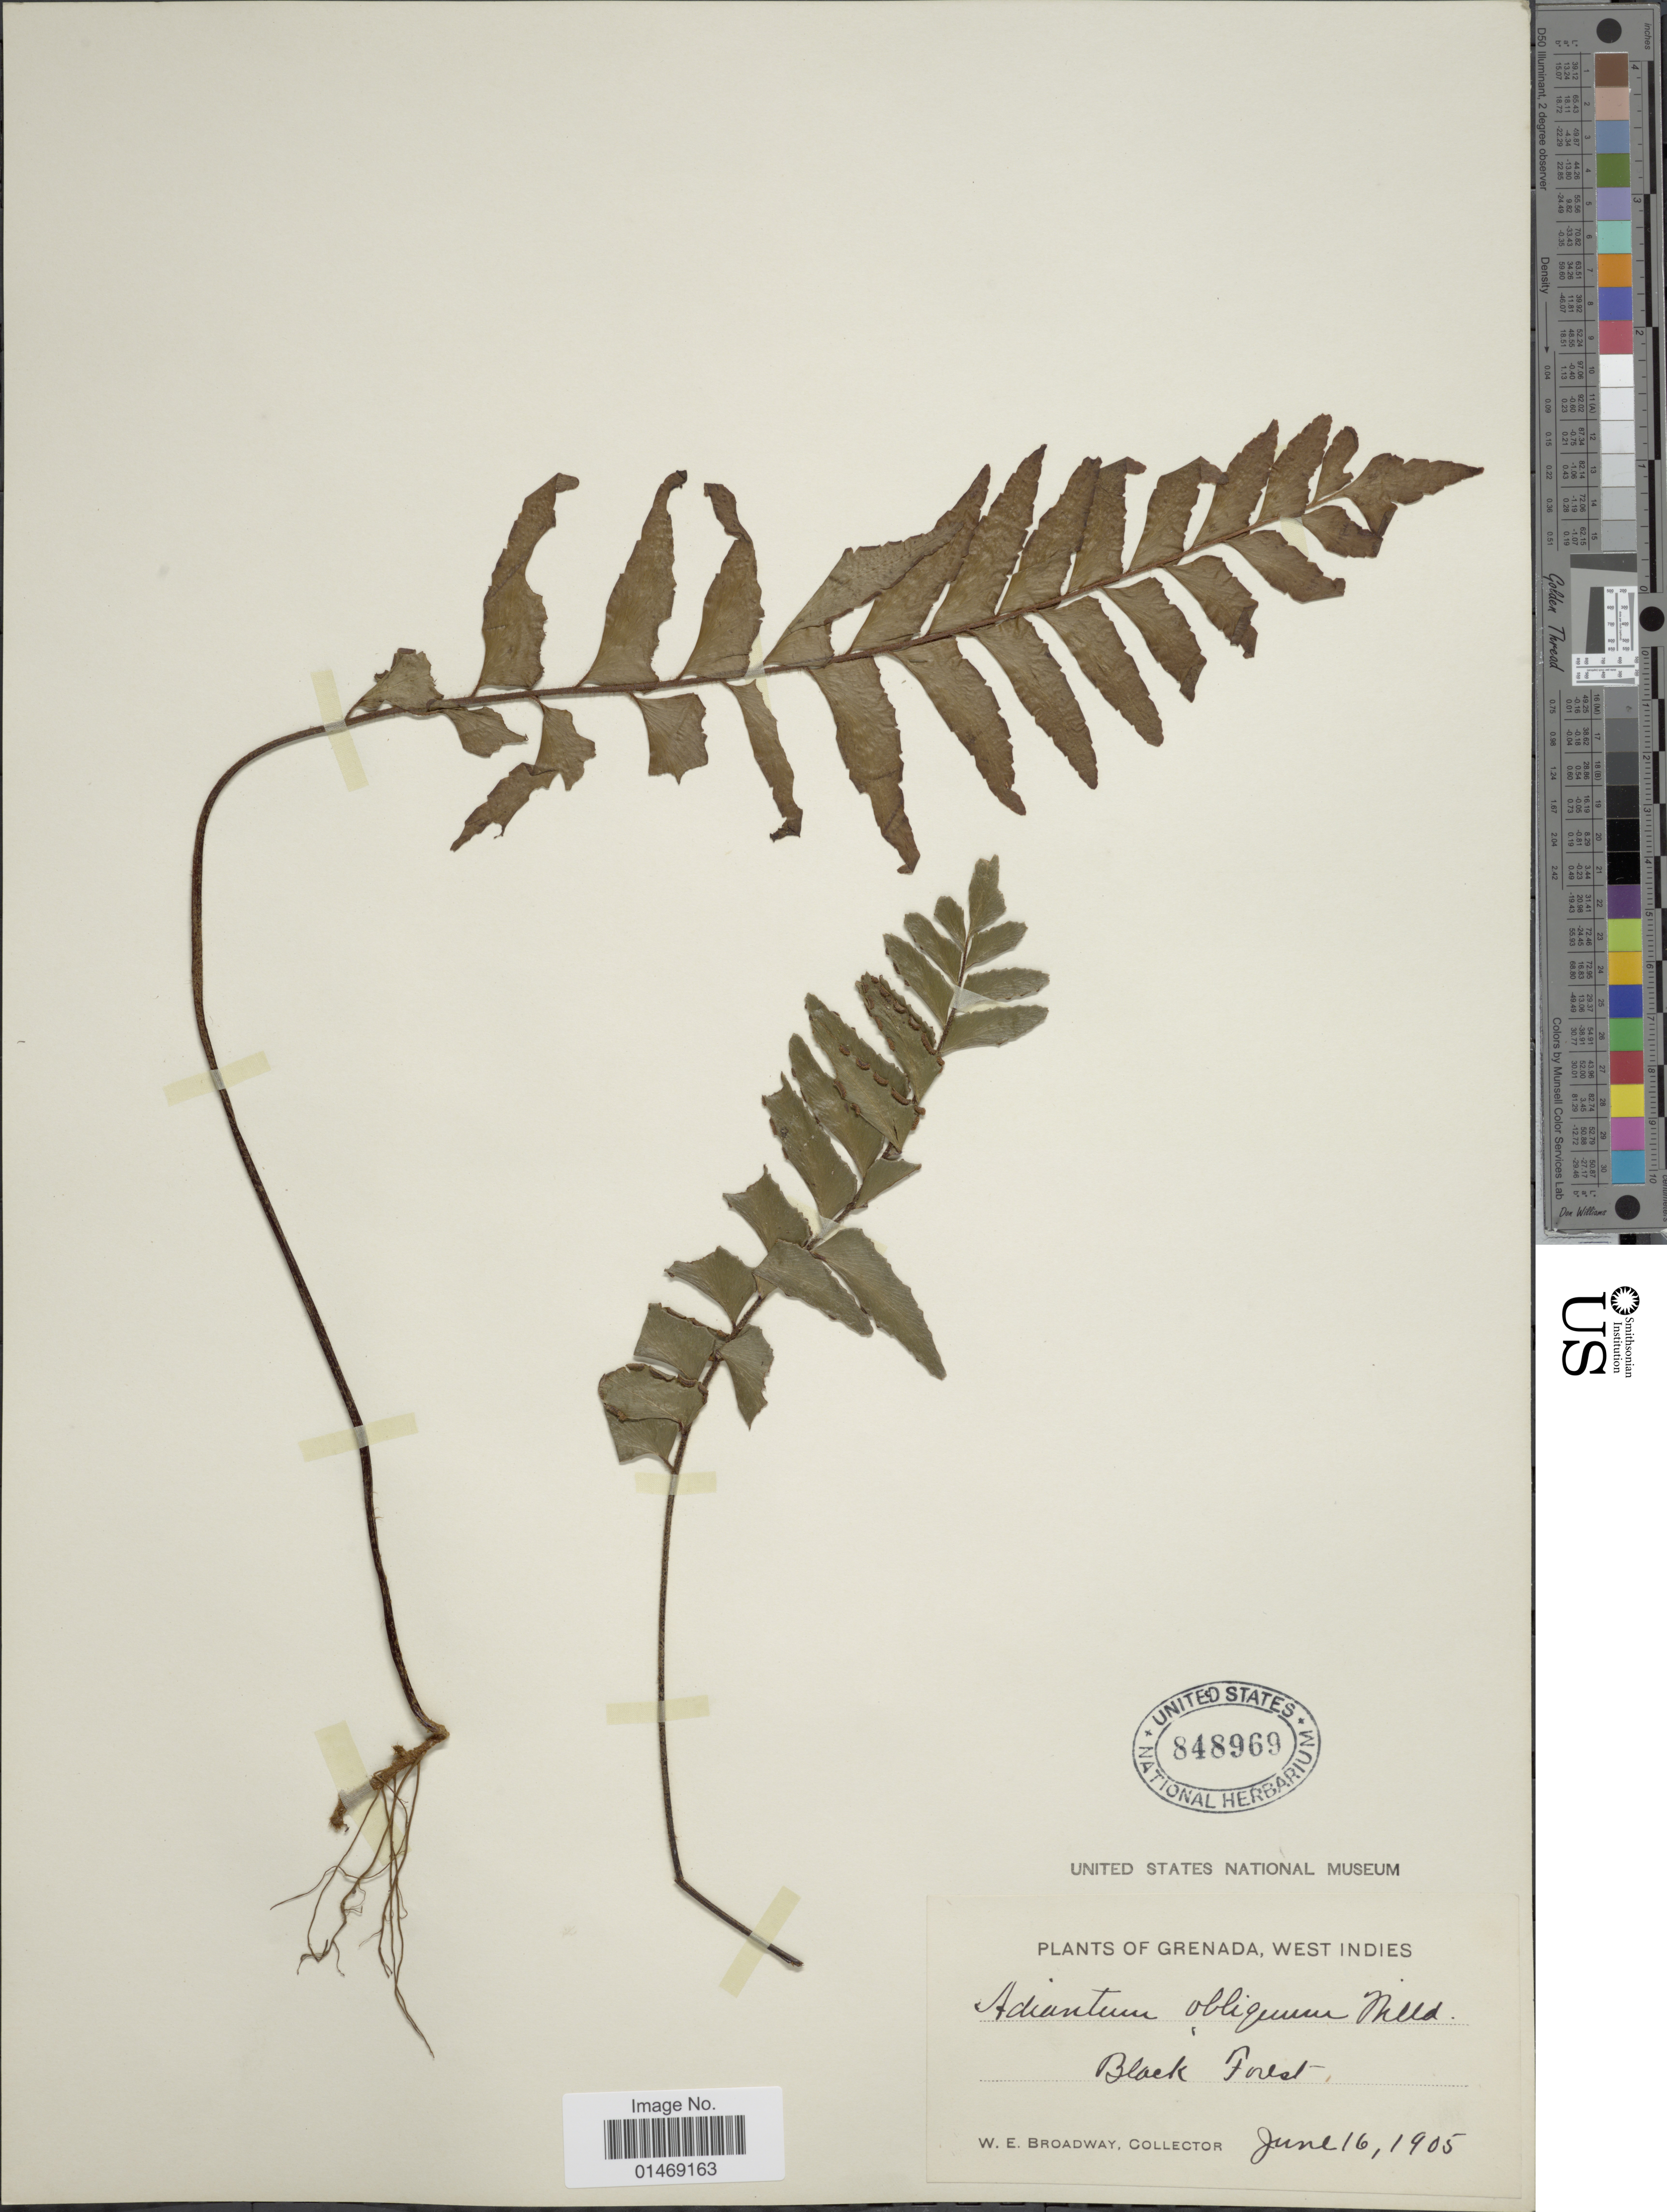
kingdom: Plantae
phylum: Tracheophyta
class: Polypodiopsida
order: Polypodiales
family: Pteridaceae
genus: Adiantum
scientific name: Adiantum obliquum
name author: Willd.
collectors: W. E. Broadway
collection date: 1905-06-16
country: Grenada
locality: Black Forest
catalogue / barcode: US 848969